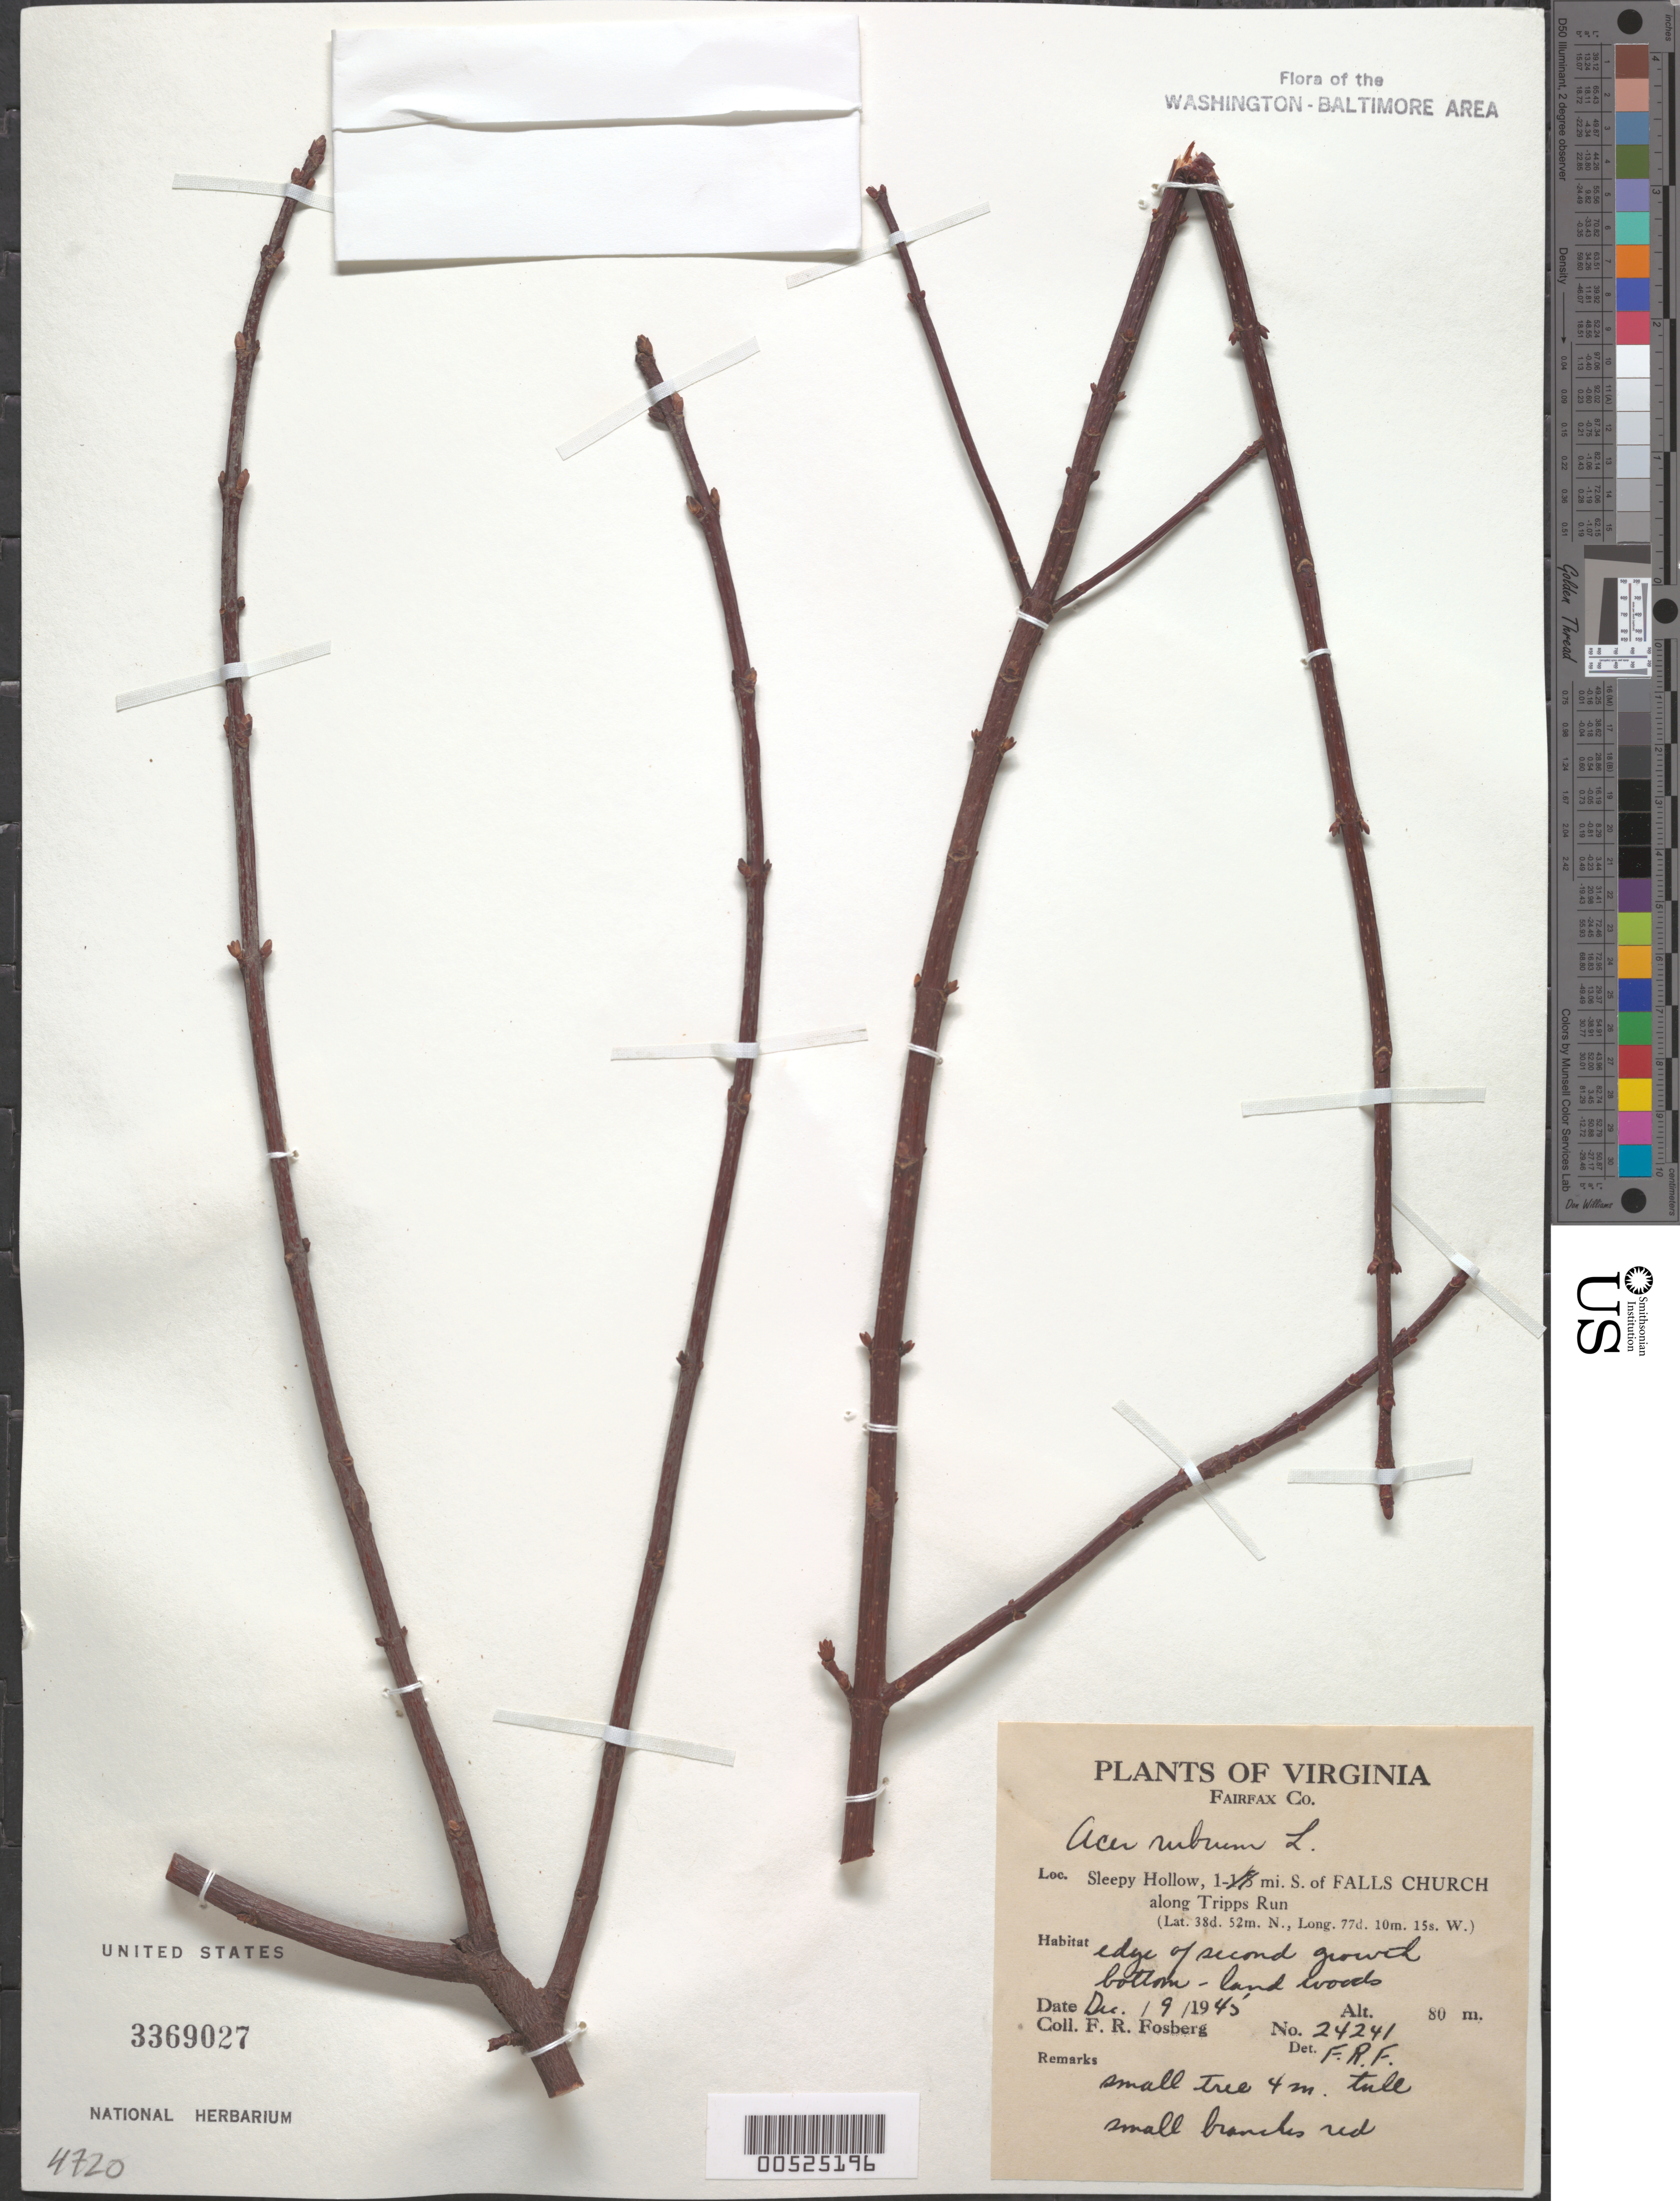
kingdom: Plantae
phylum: Tracheophyta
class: Magnoliopsida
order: Sapindales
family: Sapindaceae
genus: Acer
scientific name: Acer rubrum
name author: L.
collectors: F. R. Fosberg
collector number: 24241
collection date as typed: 09 Dec 1945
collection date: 1945-12-09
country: United States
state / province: Virginia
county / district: Fairfax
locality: Sleepy Hollow, 1 mi. S of Falls Church along Tripps Run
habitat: Edge of second growth bottomland woods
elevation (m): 80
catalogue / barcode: US 3369027